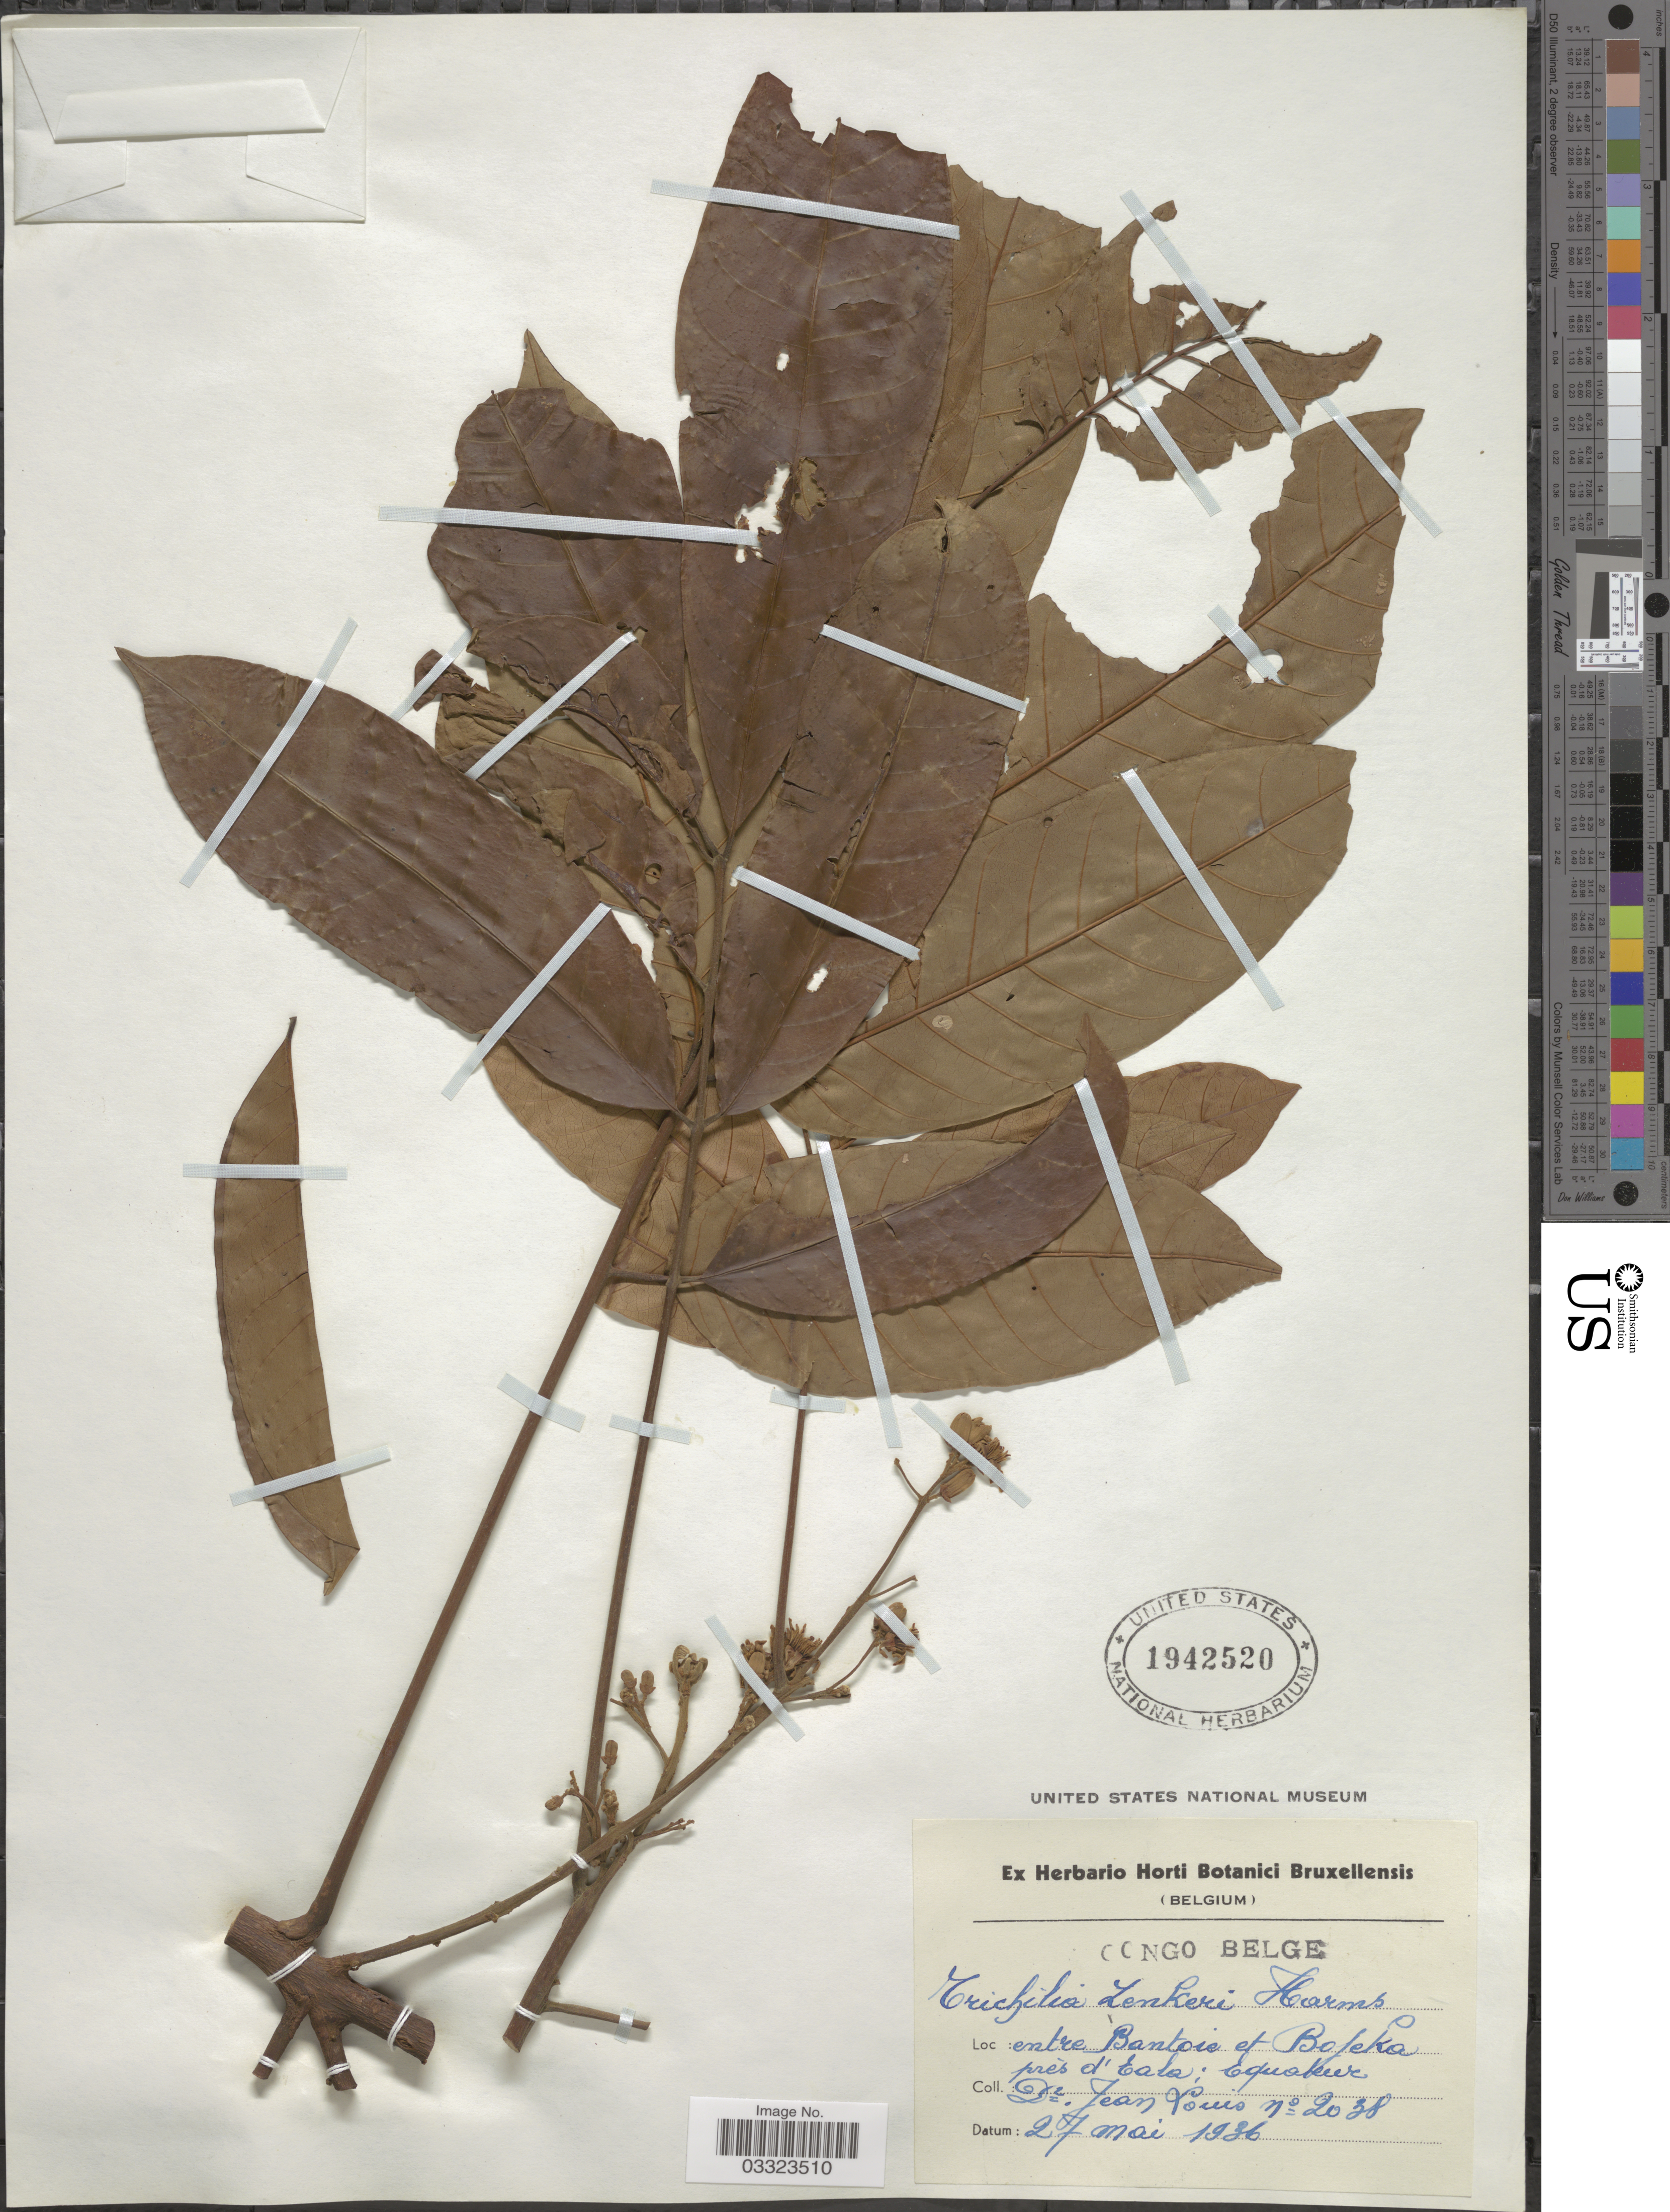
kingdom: Plantae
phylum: Tracheophyta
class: Magnoliopsida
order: Sapindales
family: Meliaceae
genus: Trichilia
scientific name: Trichilia heudelotii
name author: Planch. ex Oliv.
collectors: J. Louis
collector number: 2038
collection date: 1936-05-27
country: Congo, Democratic Republic of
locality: Congo Belge, entre Bantoie et Bofeka près d'Eala; Equateur.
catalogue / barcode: US 1942520